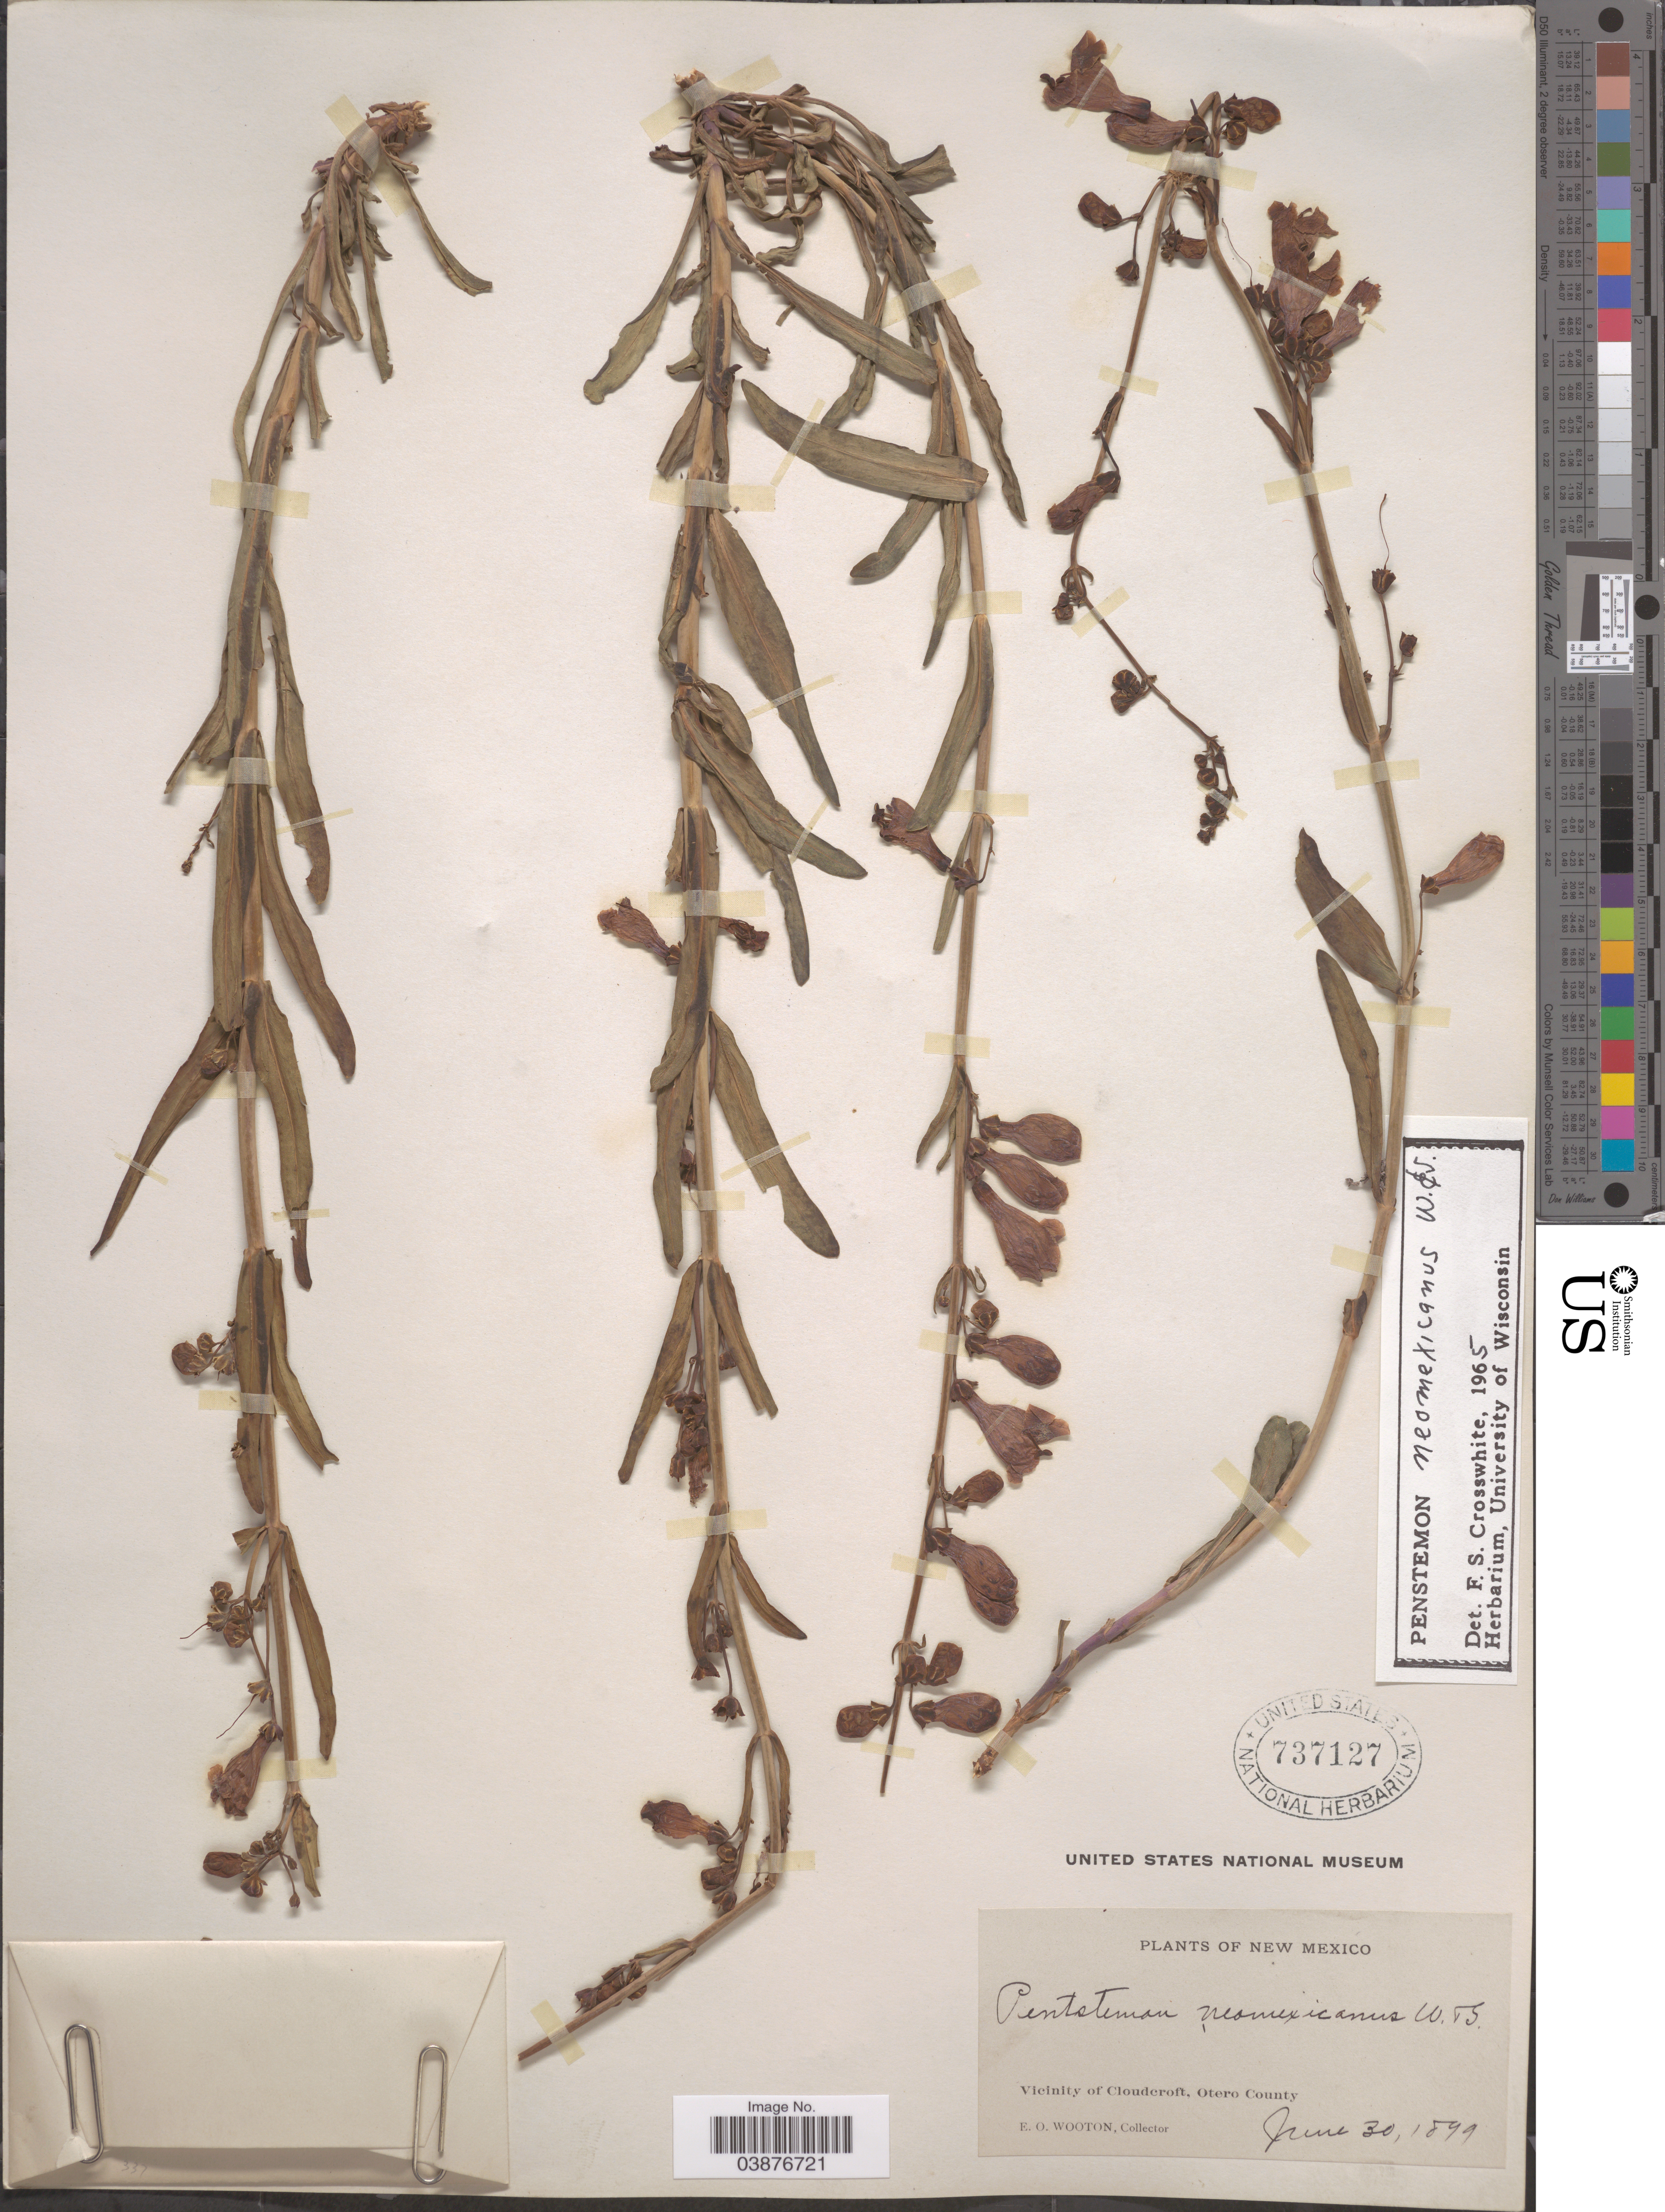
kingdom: Plantae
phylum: Tracheophyta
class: Magnoliopsida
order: Lamiales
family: Plantaginaceae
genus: Penstemon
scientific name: Penstemon neomexicanus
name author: Wooton & Standl.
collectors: E. O. Wooton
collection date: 1899-06-30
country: United States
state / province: New Mexico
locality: Vicinity of Cloudcroft, Otero County.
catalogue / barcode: US 737127